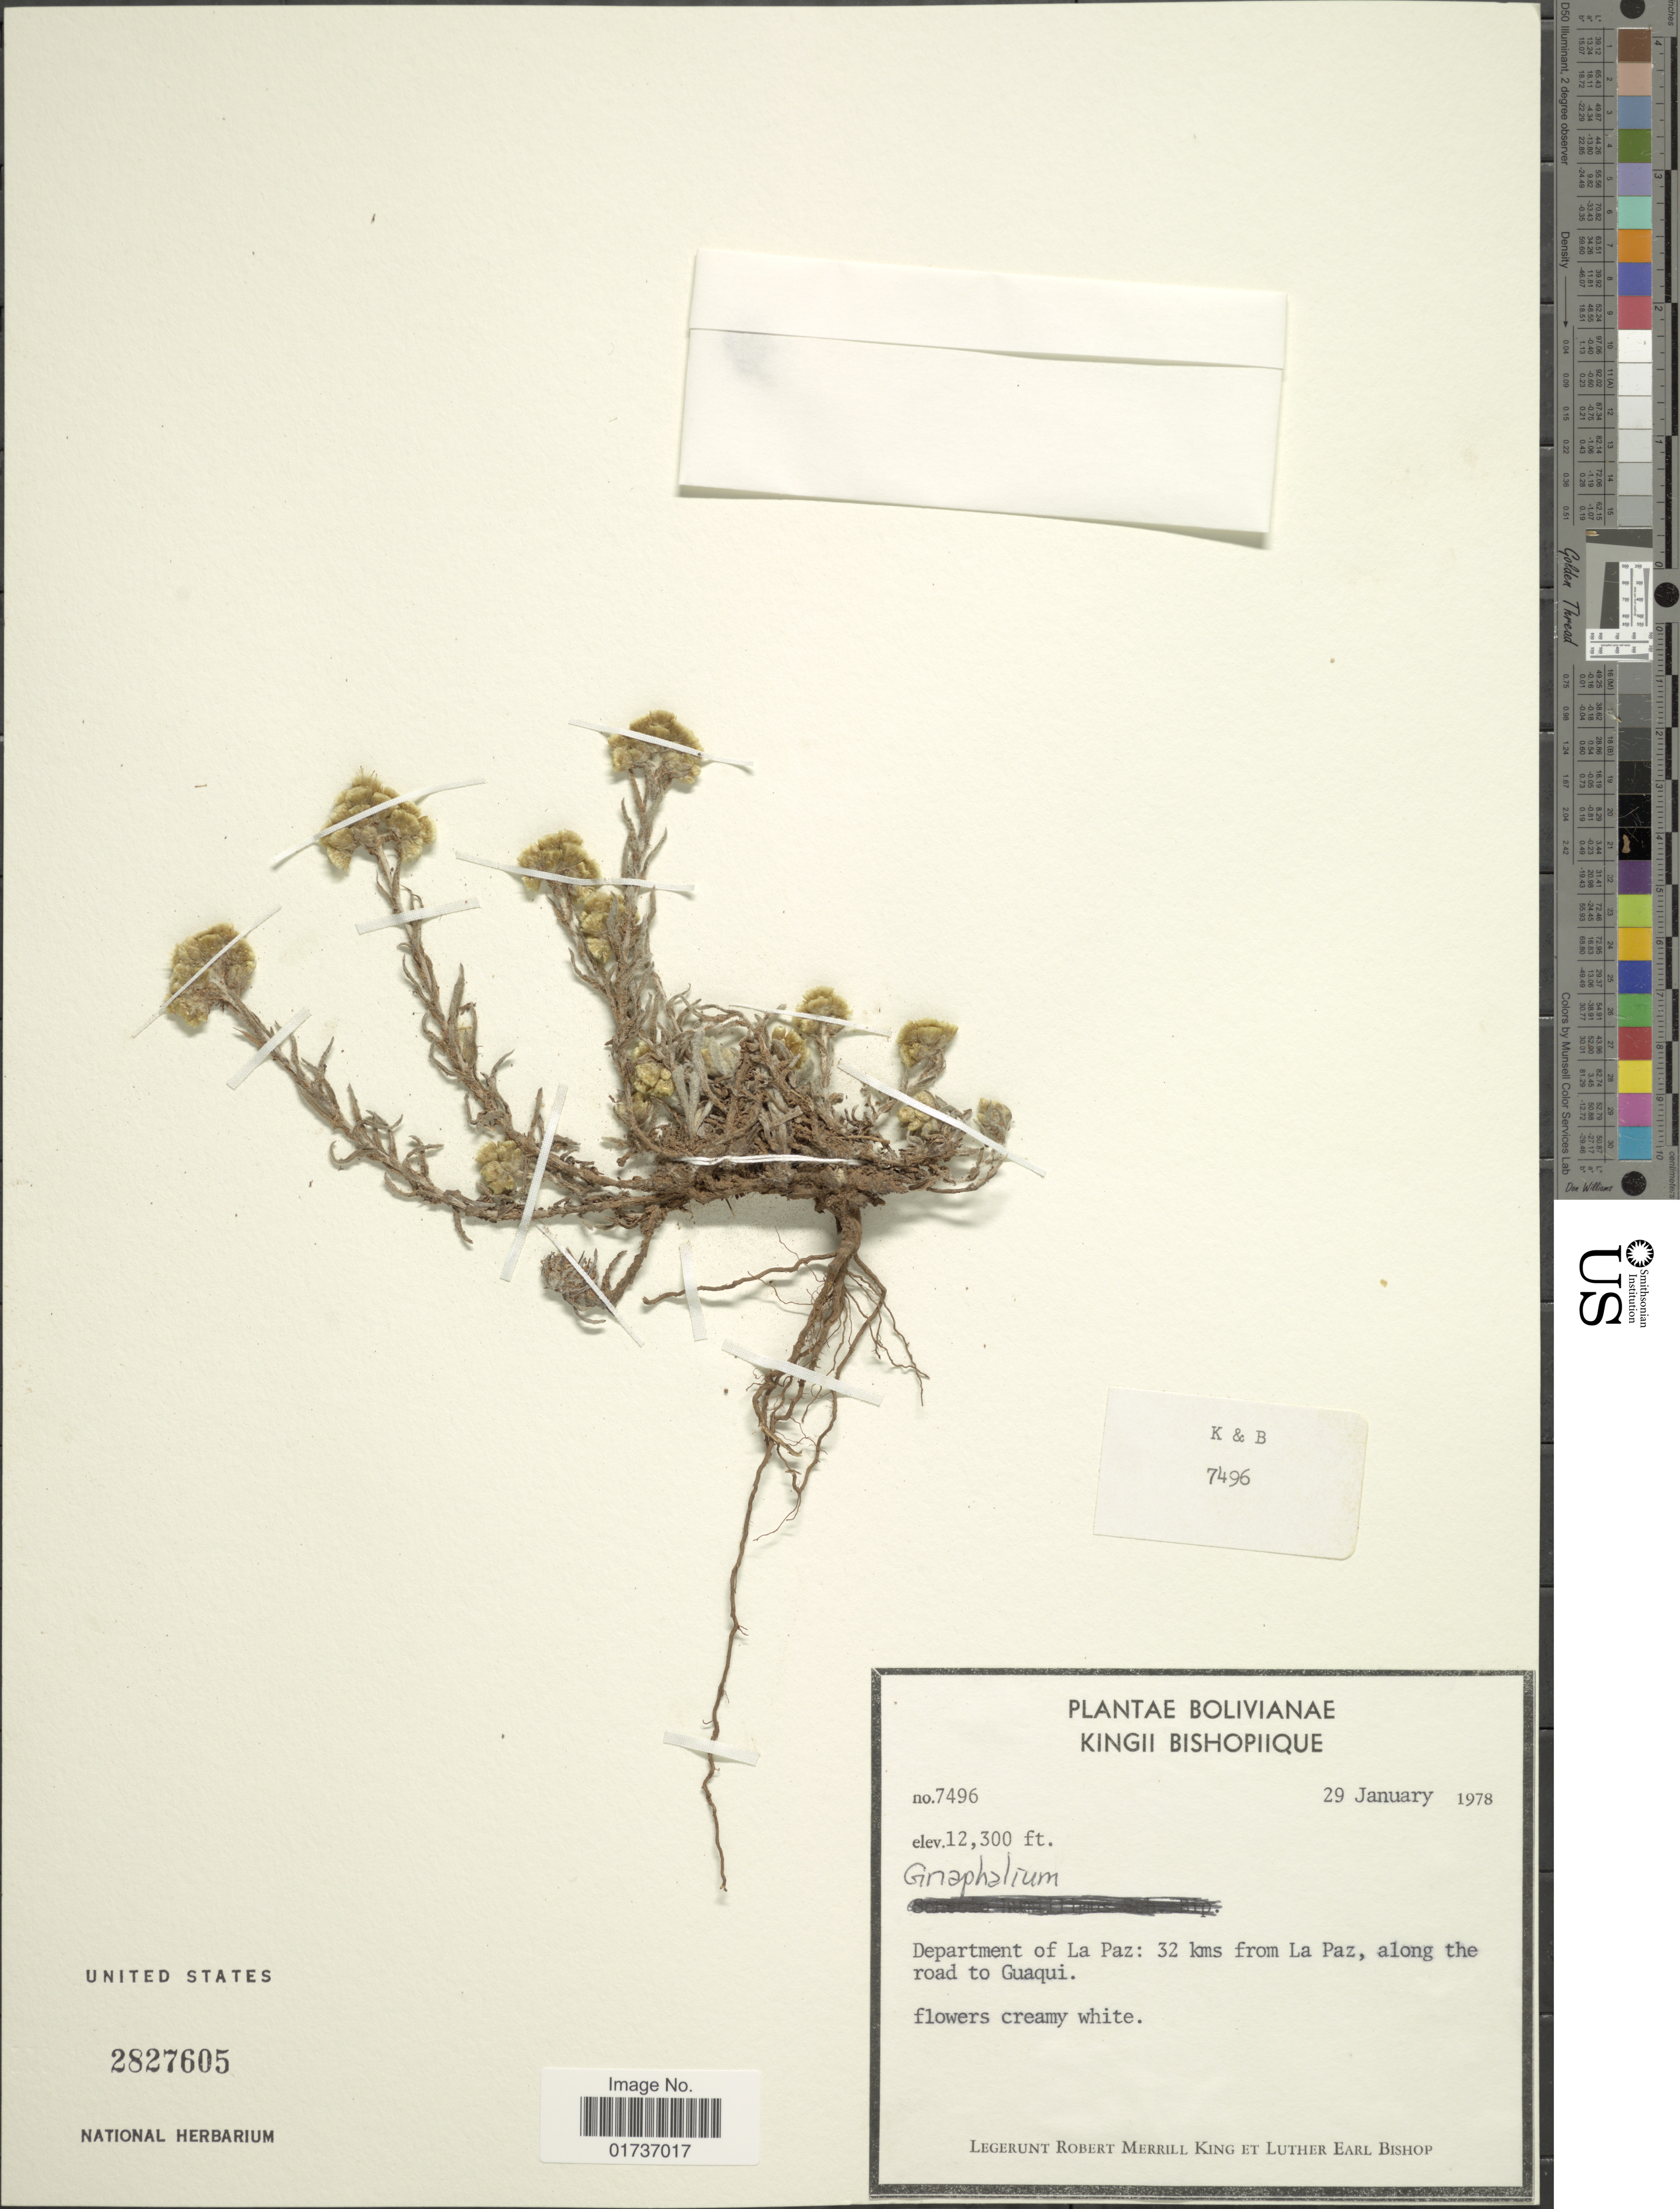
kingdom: Plantae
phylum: Tracheophyta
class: Magnoliopsida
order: Asterales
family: Asteraceae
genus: Gnaphalium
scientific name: Gnaphalium melanosphaeroides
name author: Sch. Bip. & Wedd.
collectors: R. M. King & L. E. Bishop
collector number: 7496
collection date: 1978-01-29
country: Bolivia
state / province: La Paz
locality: Department of La Paz: 32 kms from La Paz, along the road to Guaqui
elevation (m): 3749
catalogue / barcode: US 2827605